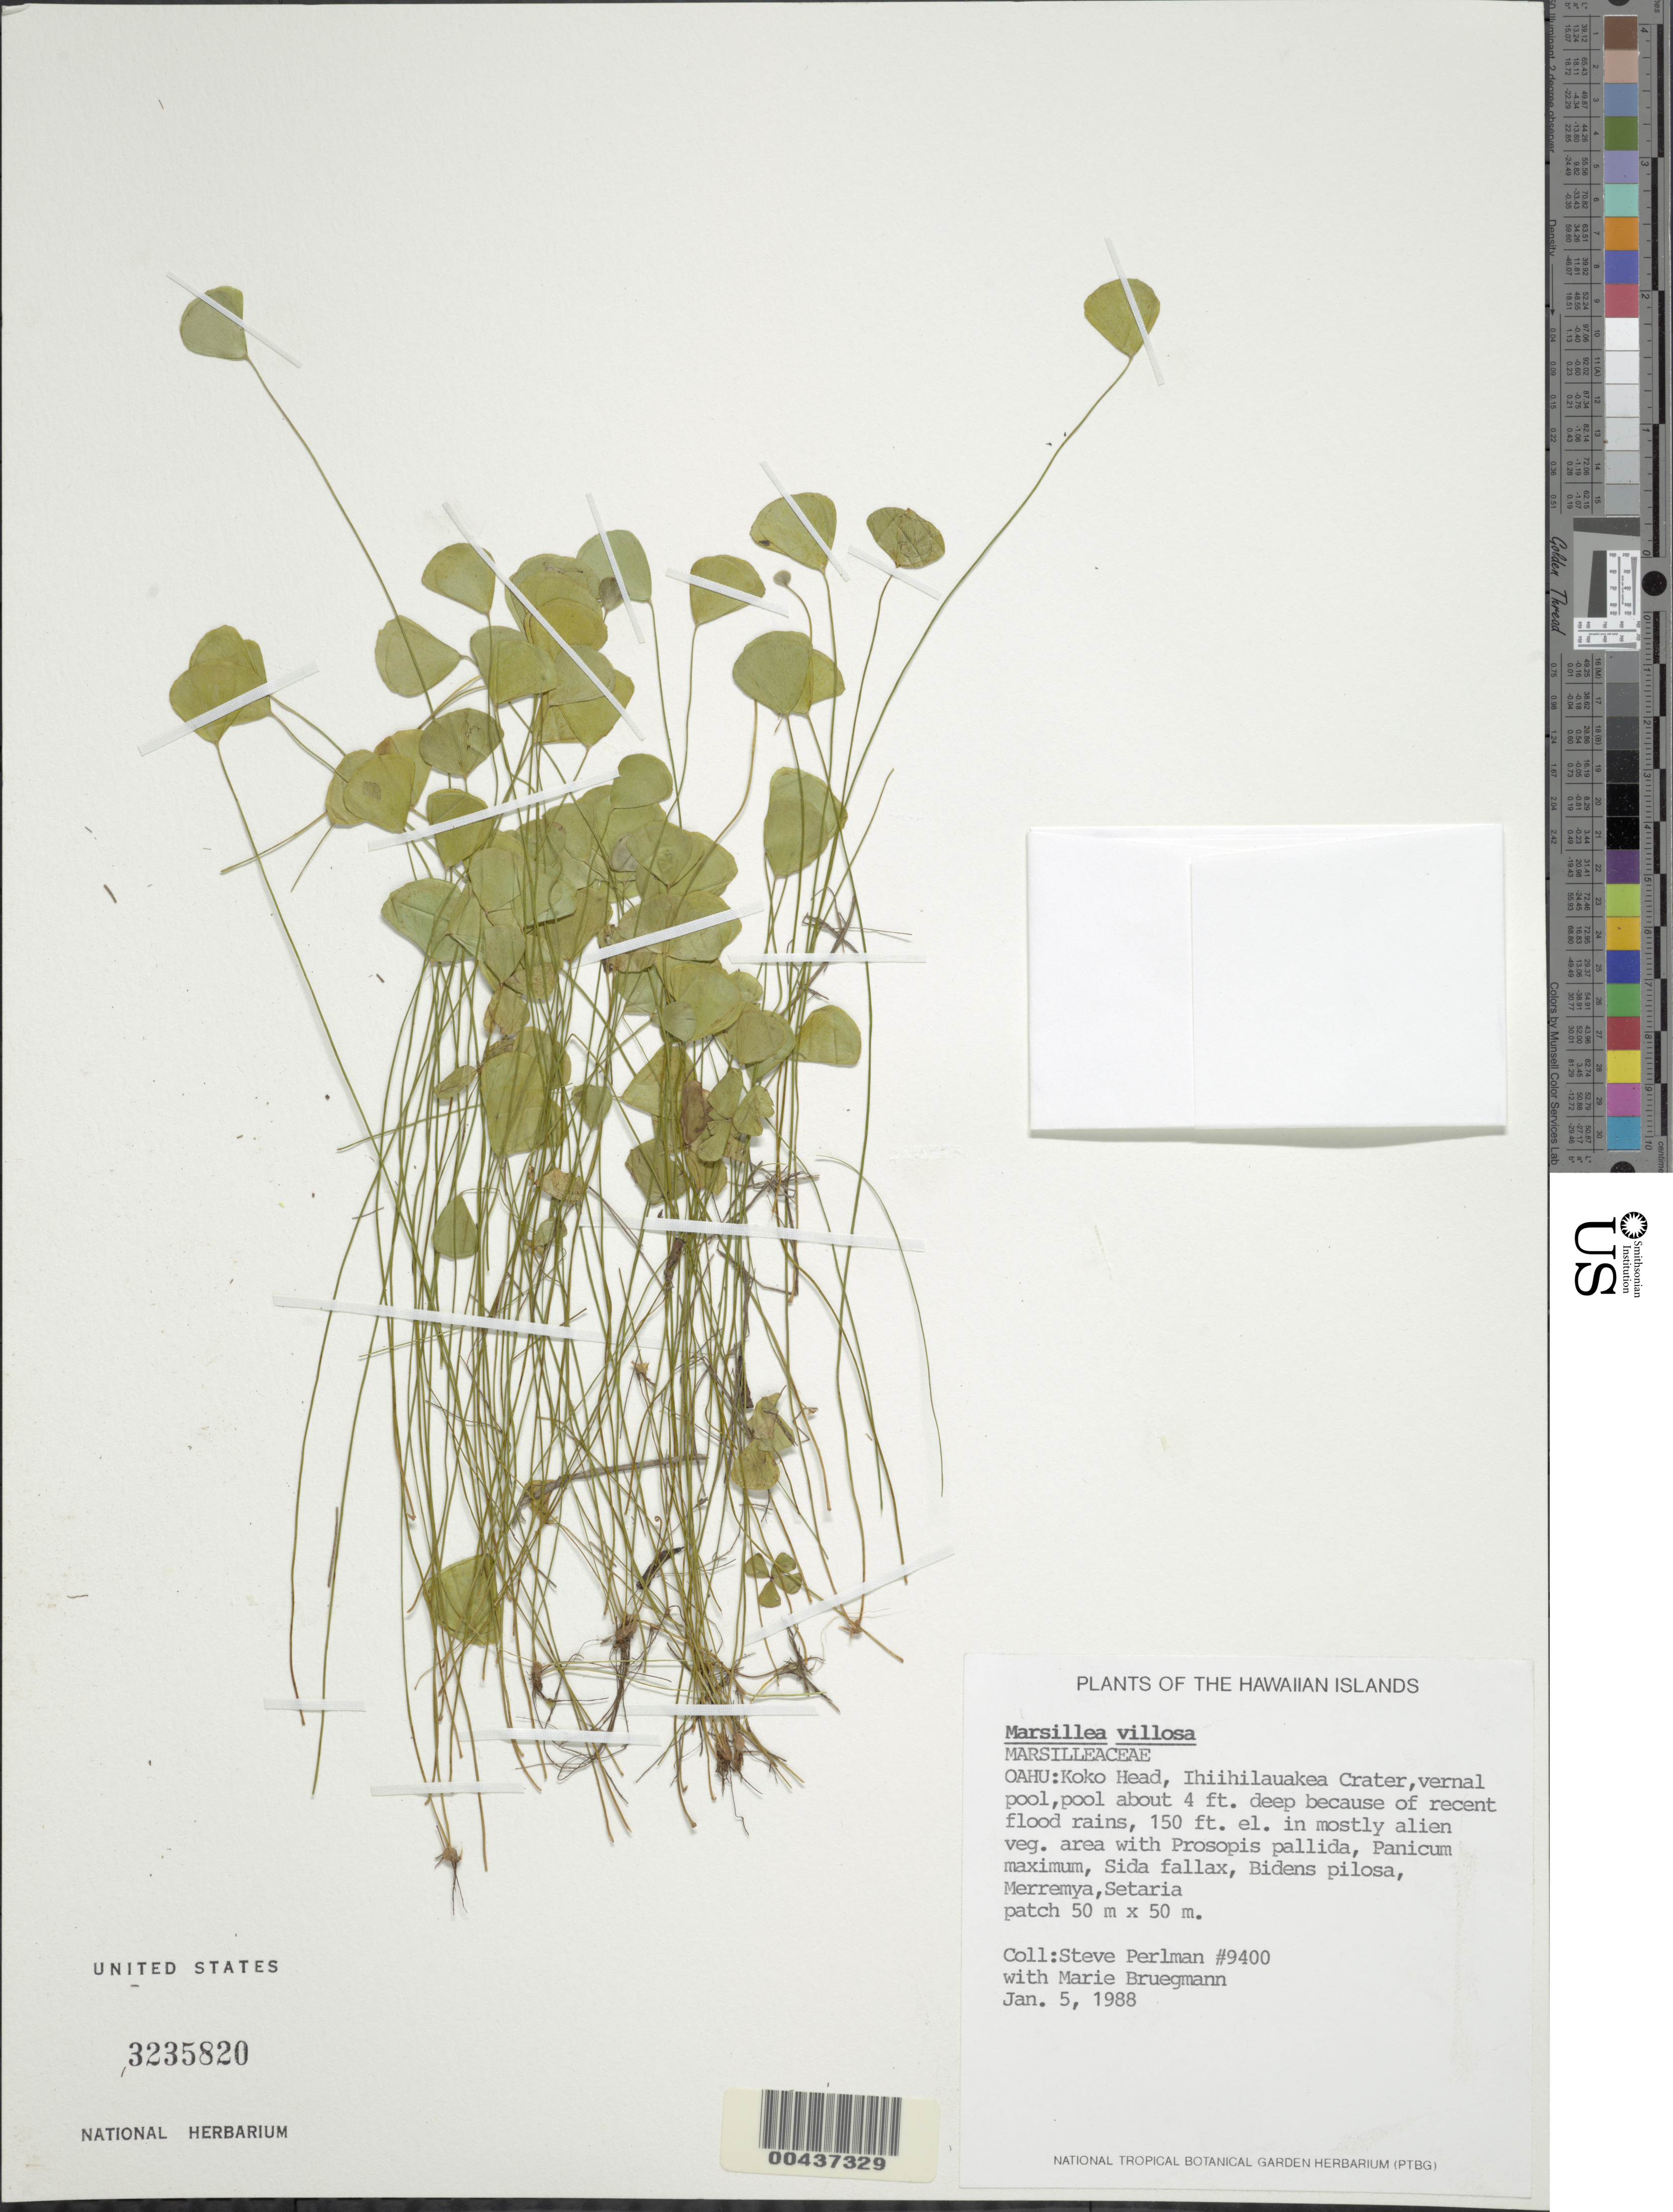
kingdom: Plantae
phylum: Tracheophyta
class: Polypodiopsida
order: Salviniales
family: Marsileaceae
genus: Marsilea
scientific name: Marsilea villosa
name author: Kaulf.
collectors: S. P. Perlman & M. Bruegmann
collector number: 9400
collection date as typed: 5 Jan 1988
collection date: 1988-01-05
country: United States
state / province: Hawaii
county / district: Honolulu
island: Oahu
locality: Koko Head, Ihiihilauakea Crater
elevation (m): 46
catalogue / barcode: US 3235820